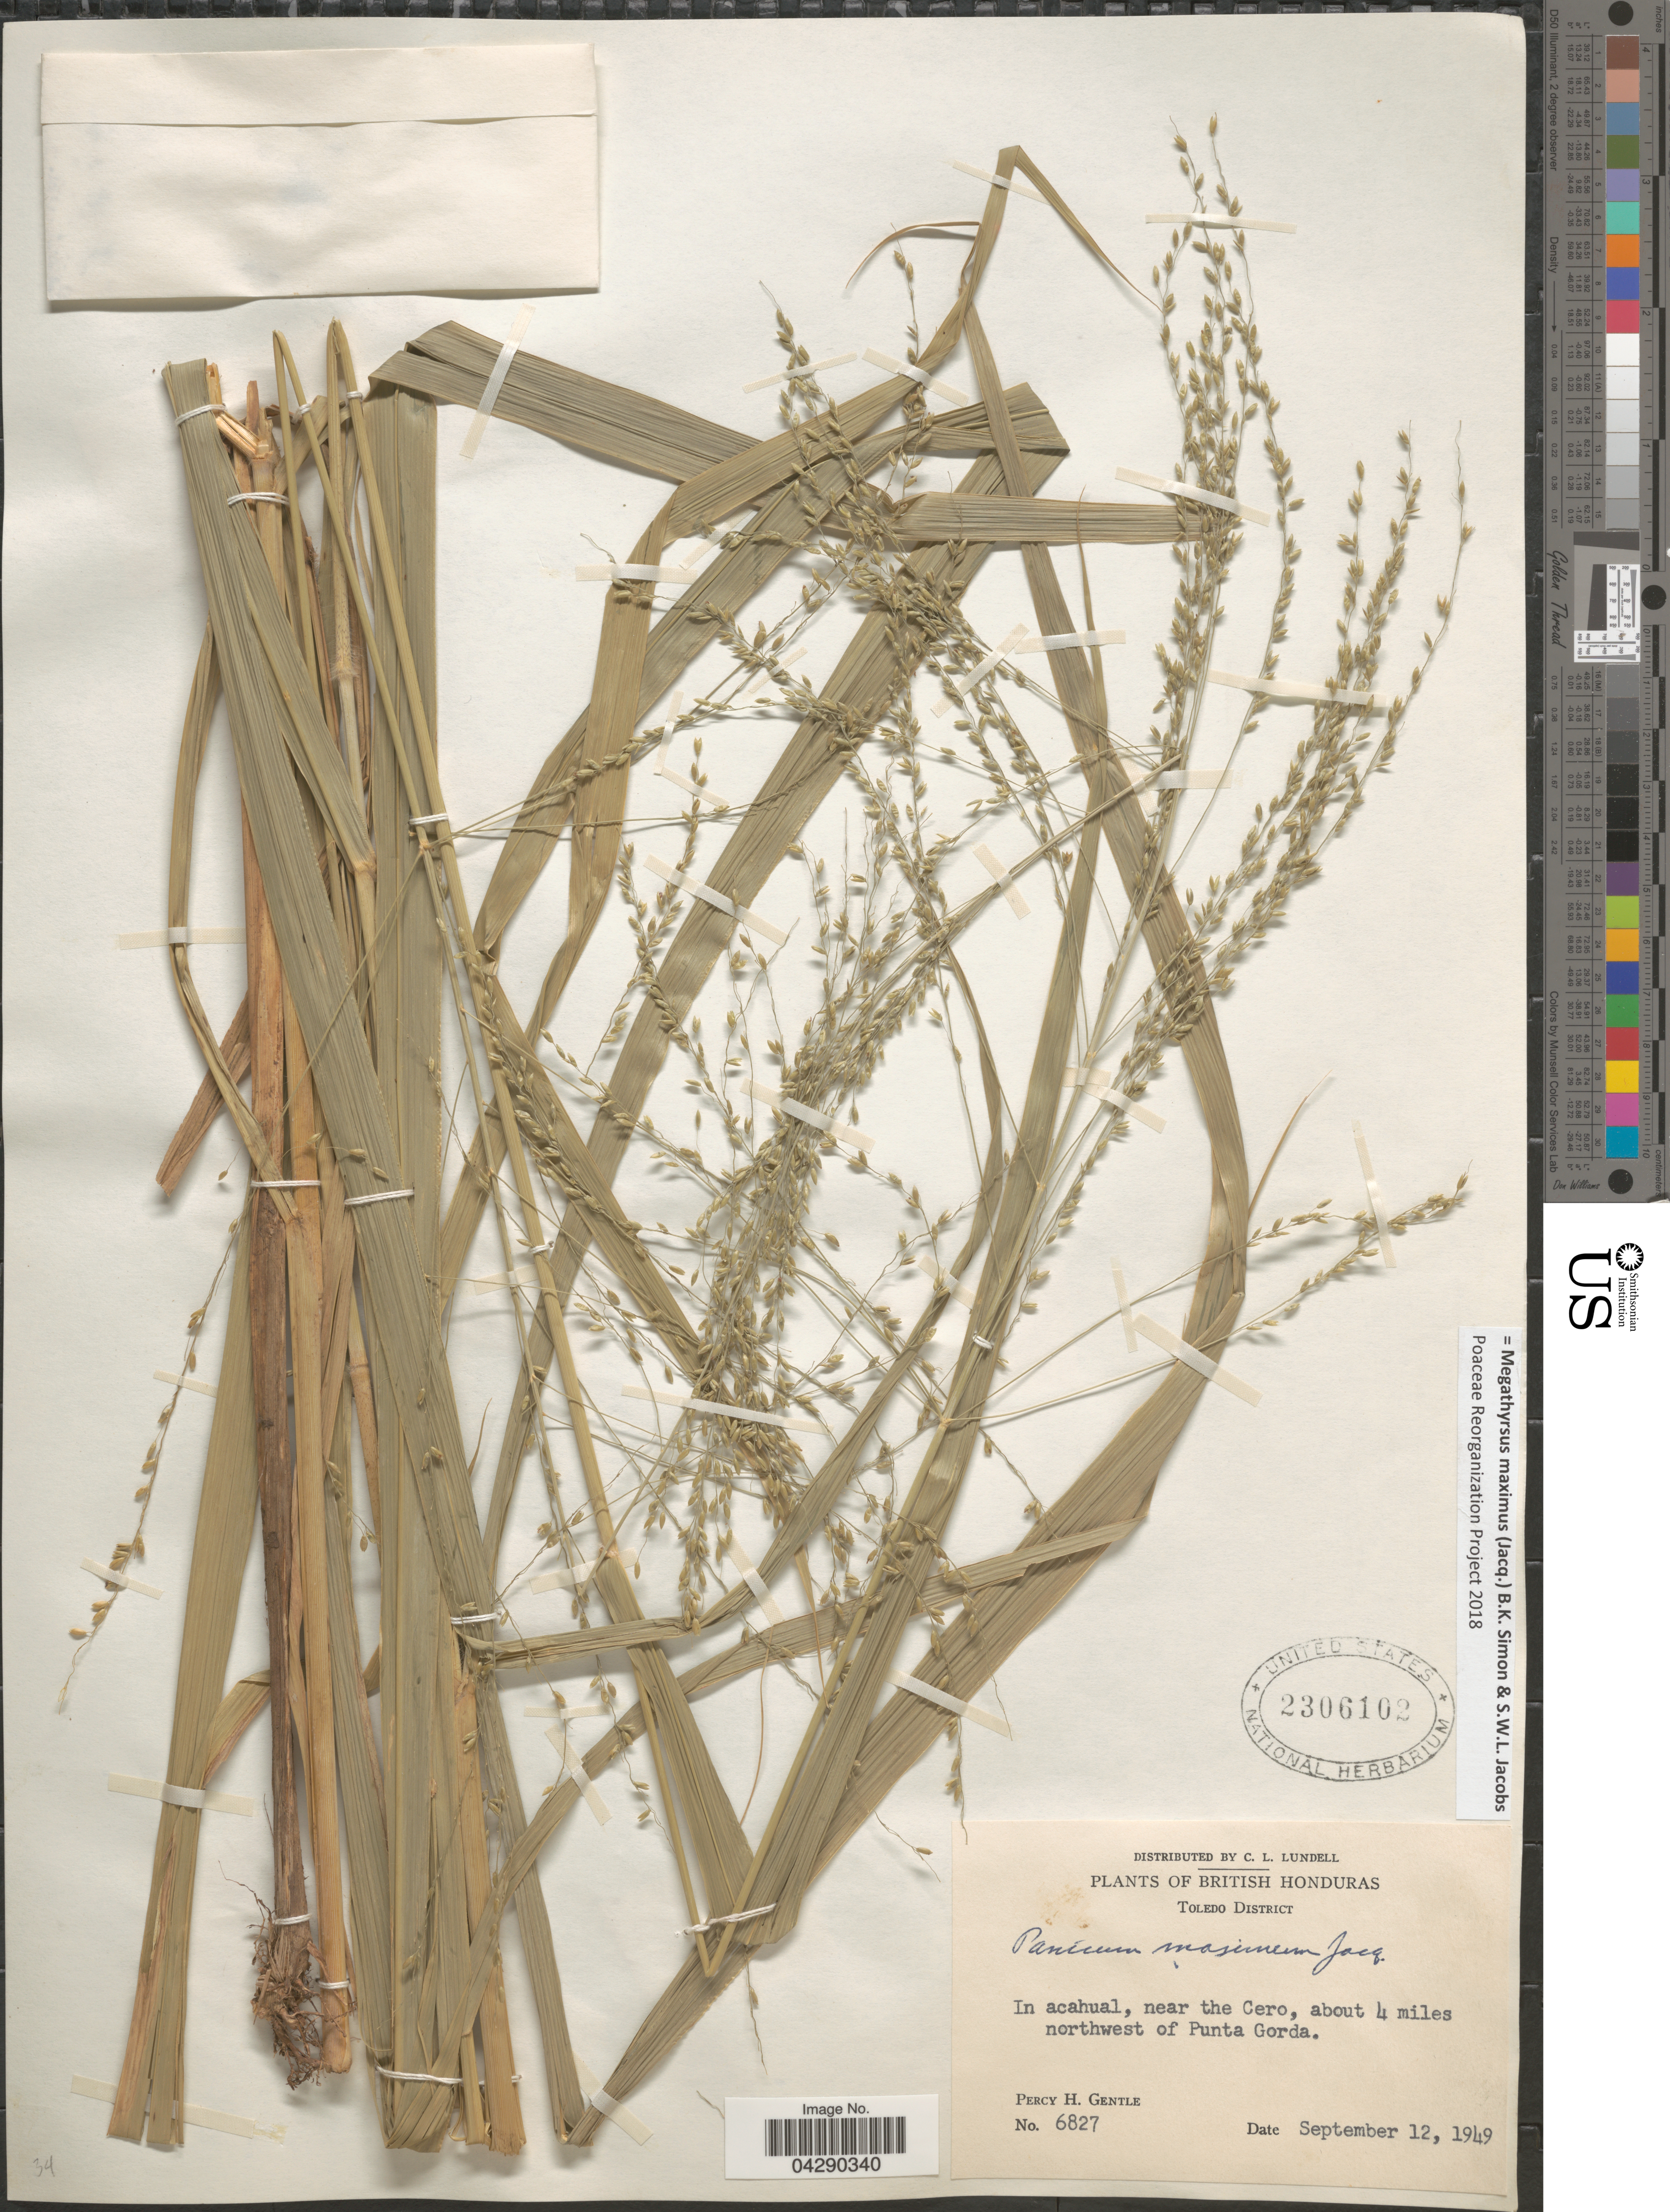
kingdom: Plantae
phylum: Tracheophyta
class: Liliopsida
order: Poales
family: Poaceae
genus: Megathyrsus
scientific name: Megathyrsus maximus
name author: (Jacq.) B.K. Simon & S.W.L. Jacobs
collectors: P. H. Gentle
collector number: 6827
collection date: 1949-09-12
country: Belize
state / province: Toledo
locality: British Honduras. Toledo District. In acahual, near the Cero, about 4 miles northwest of Punta Gorda.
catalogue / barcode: US 2306102